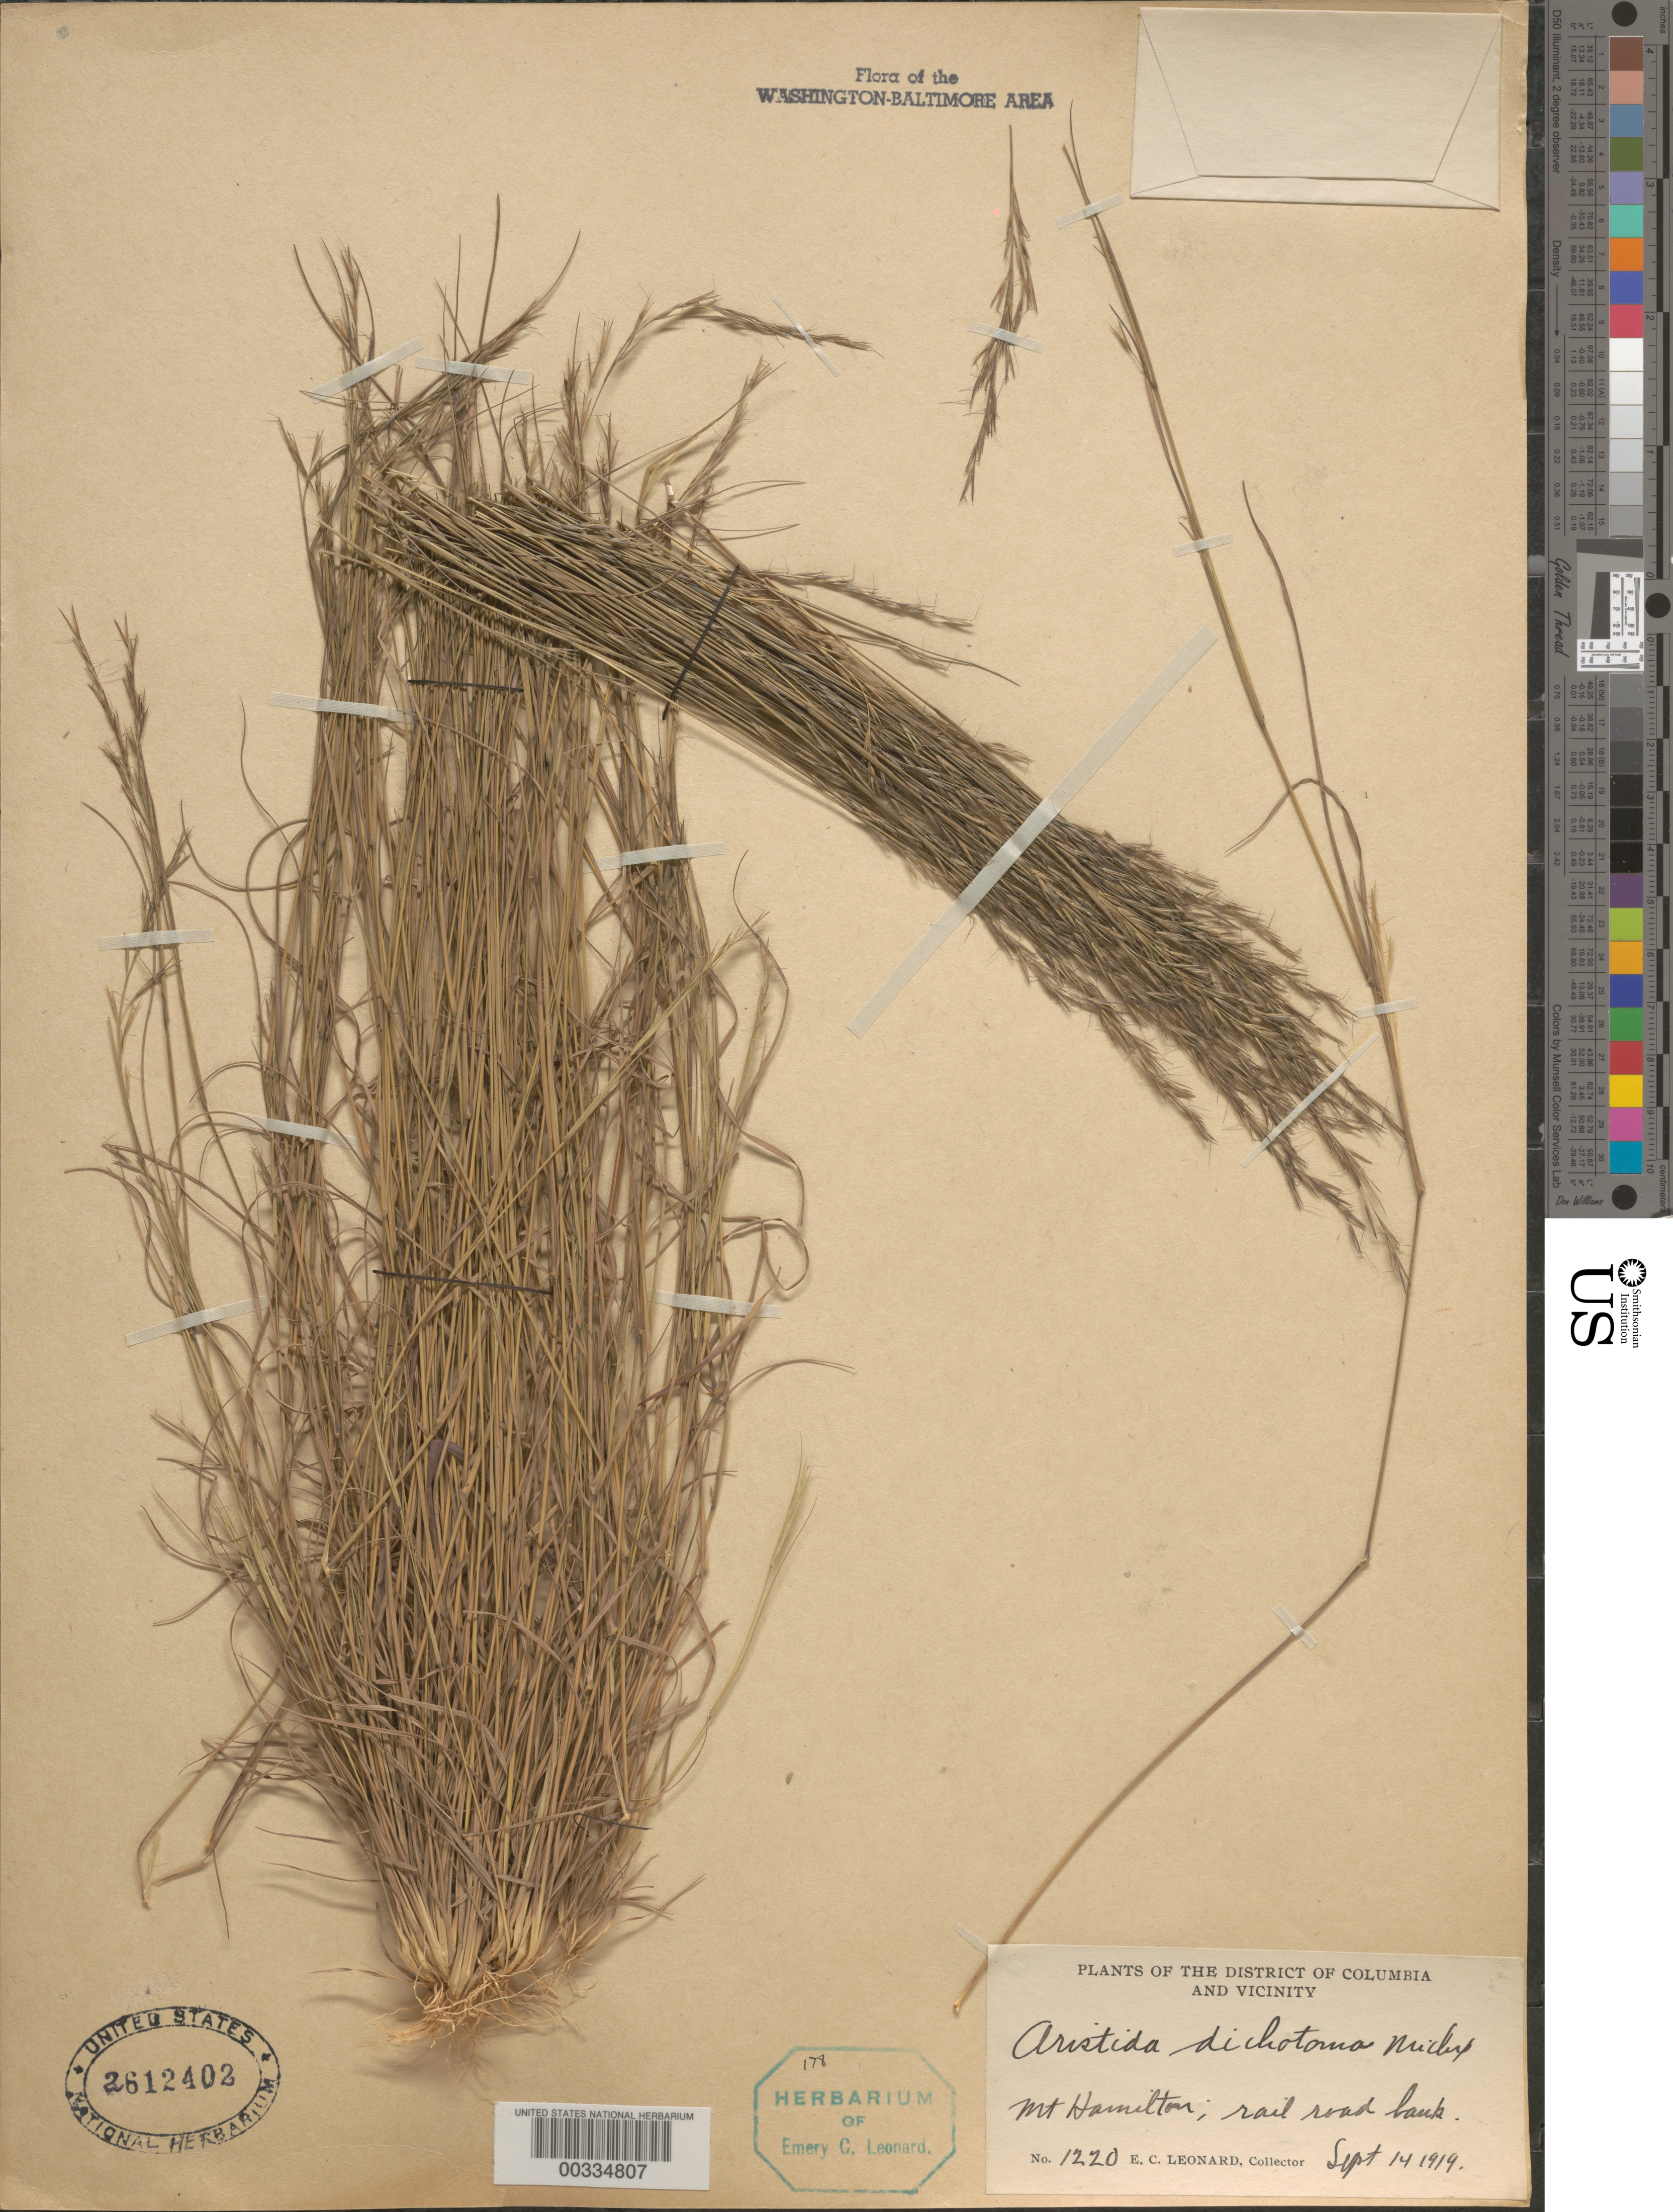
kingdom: Plantae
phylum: Tracheophyta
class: Liliopsida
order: Poales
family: Poaceae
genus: Aristida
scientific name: Aristida dichotoma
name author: Michx.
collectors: E. C. Leonard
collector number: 1220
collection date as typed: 14 Sep 1919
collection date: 1919-09-14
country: United States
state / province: District of Columbia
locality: Mount Hamilton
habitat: Railroad bank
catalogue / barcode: US 2612402